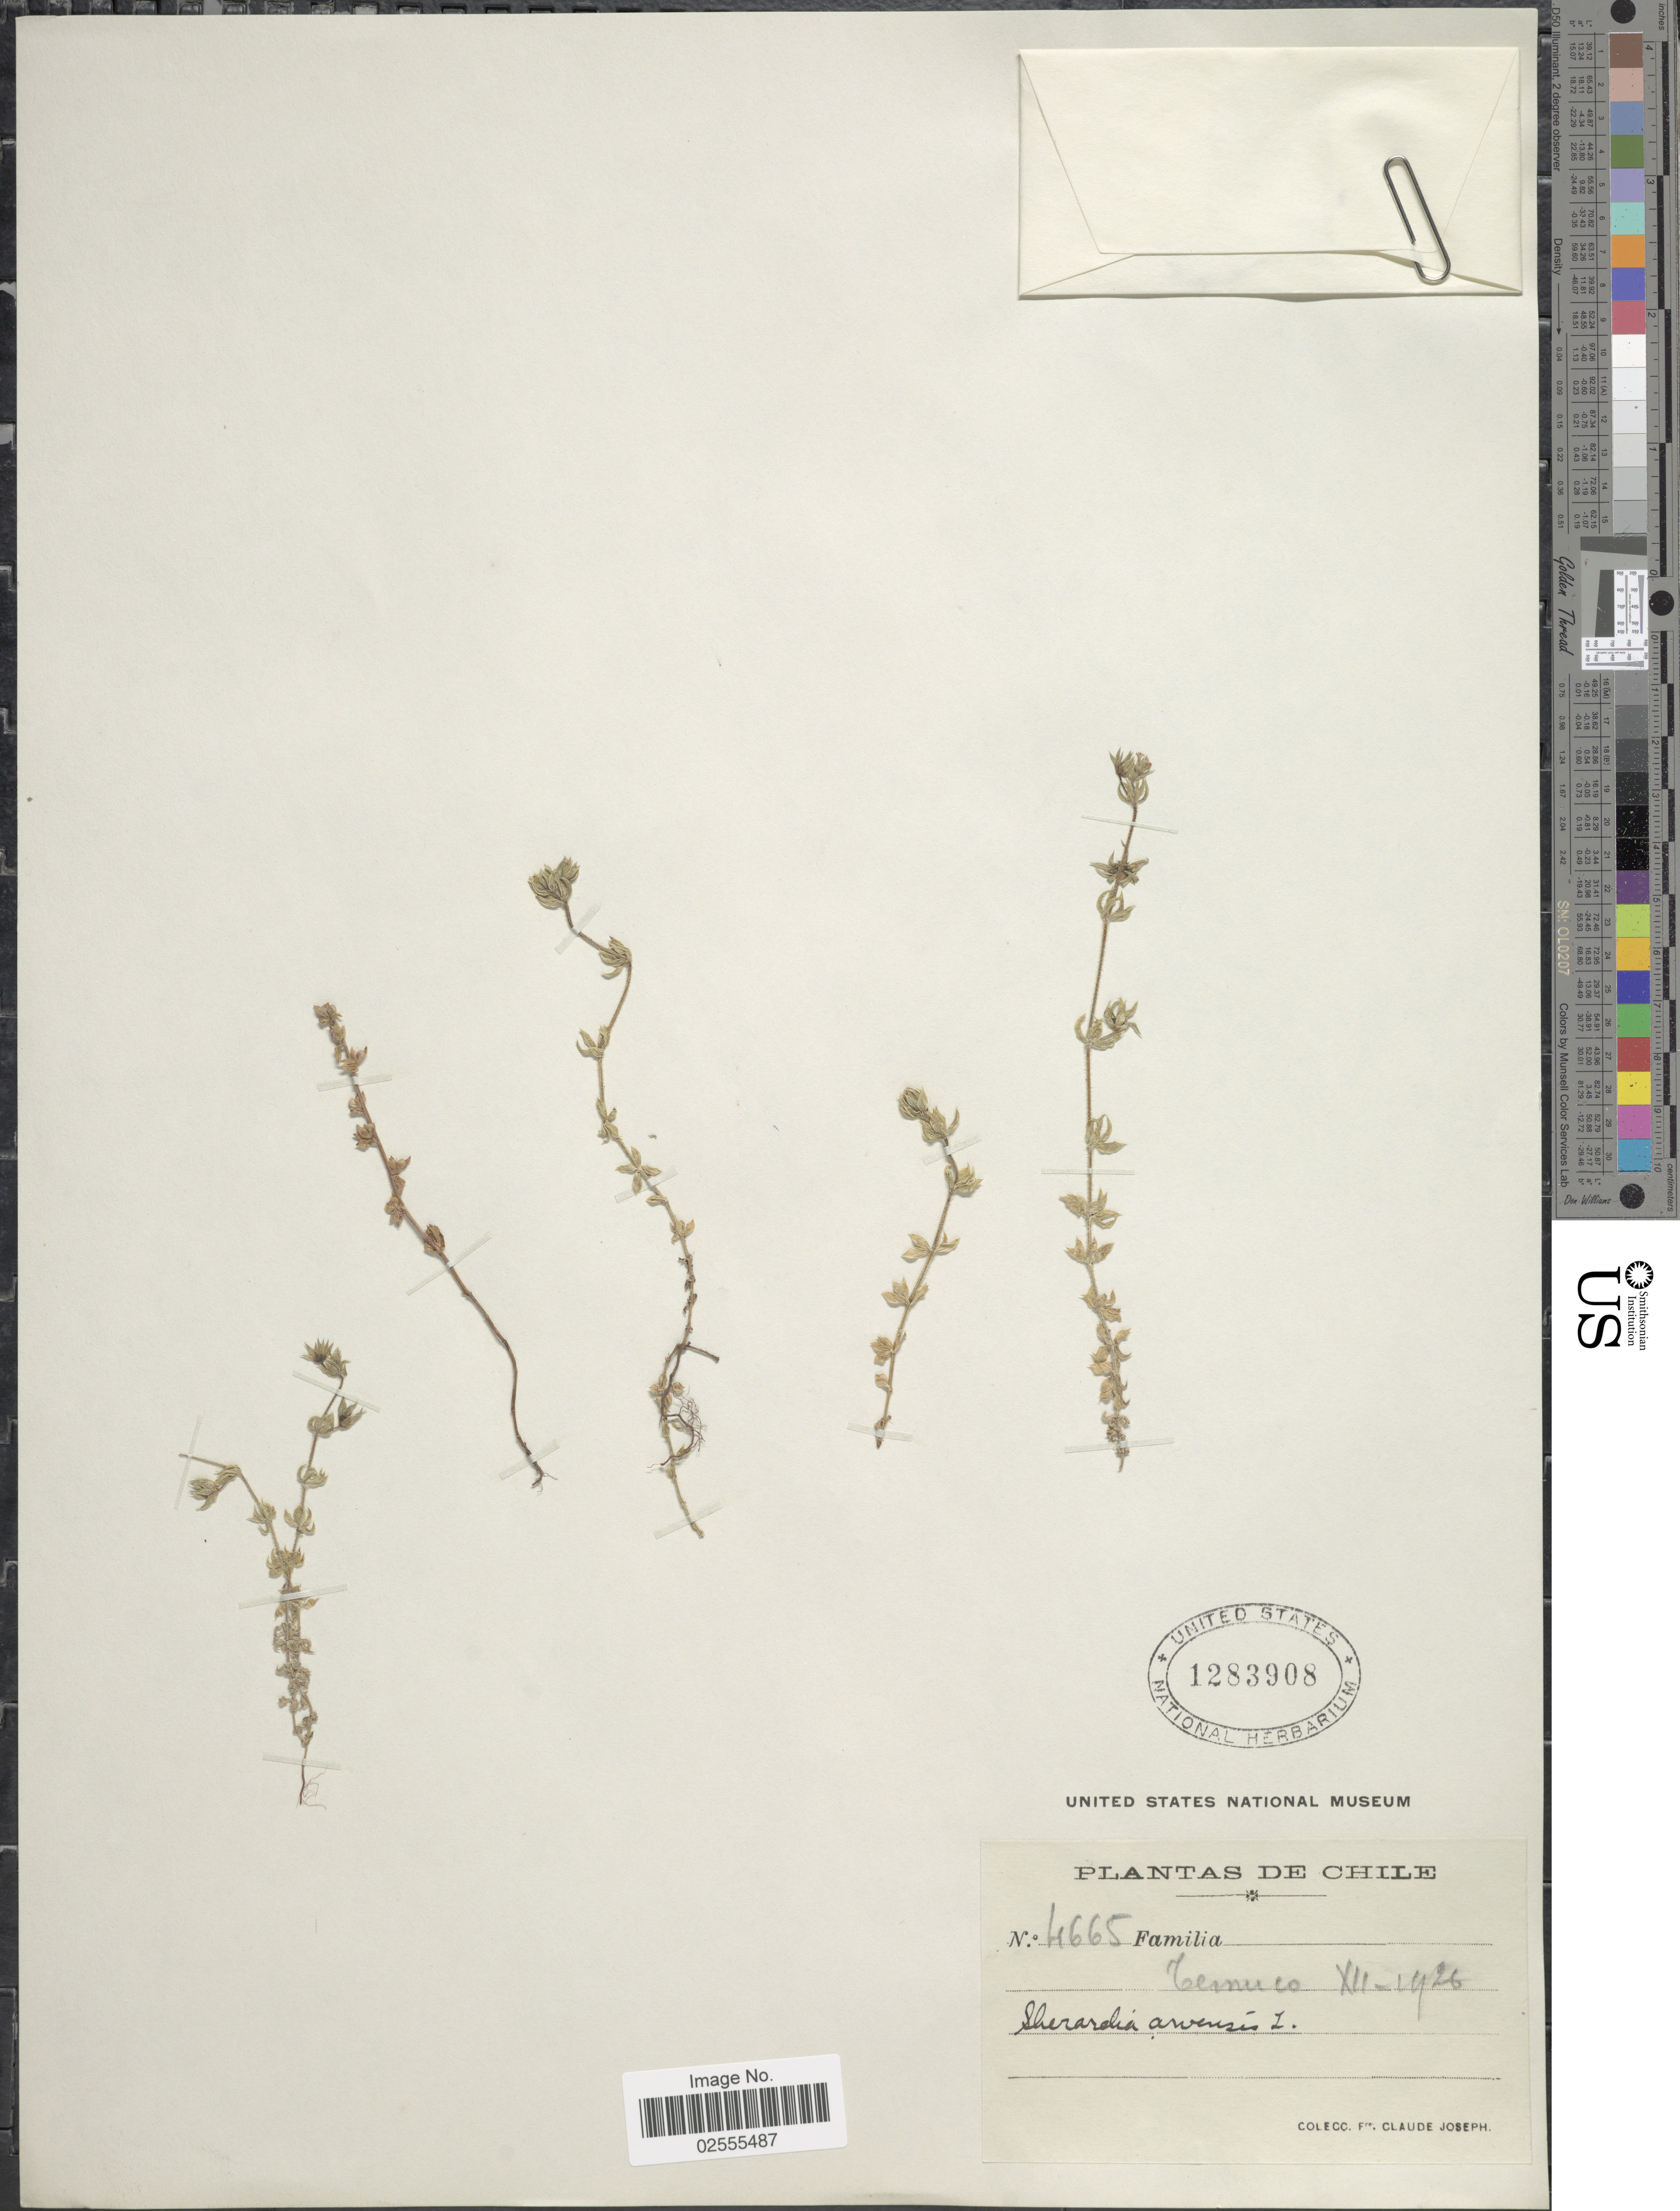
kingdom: Plantae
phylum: Tracheophyta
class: Magnoliopsida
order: Gentianales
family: Rubiaceae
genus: Sherardia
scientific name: Sherardia arvensis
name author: L.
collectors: Bro. Claude-Joseph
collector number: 4665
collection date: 1926-12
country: Chile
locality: Temuco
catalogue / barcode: US 1283908